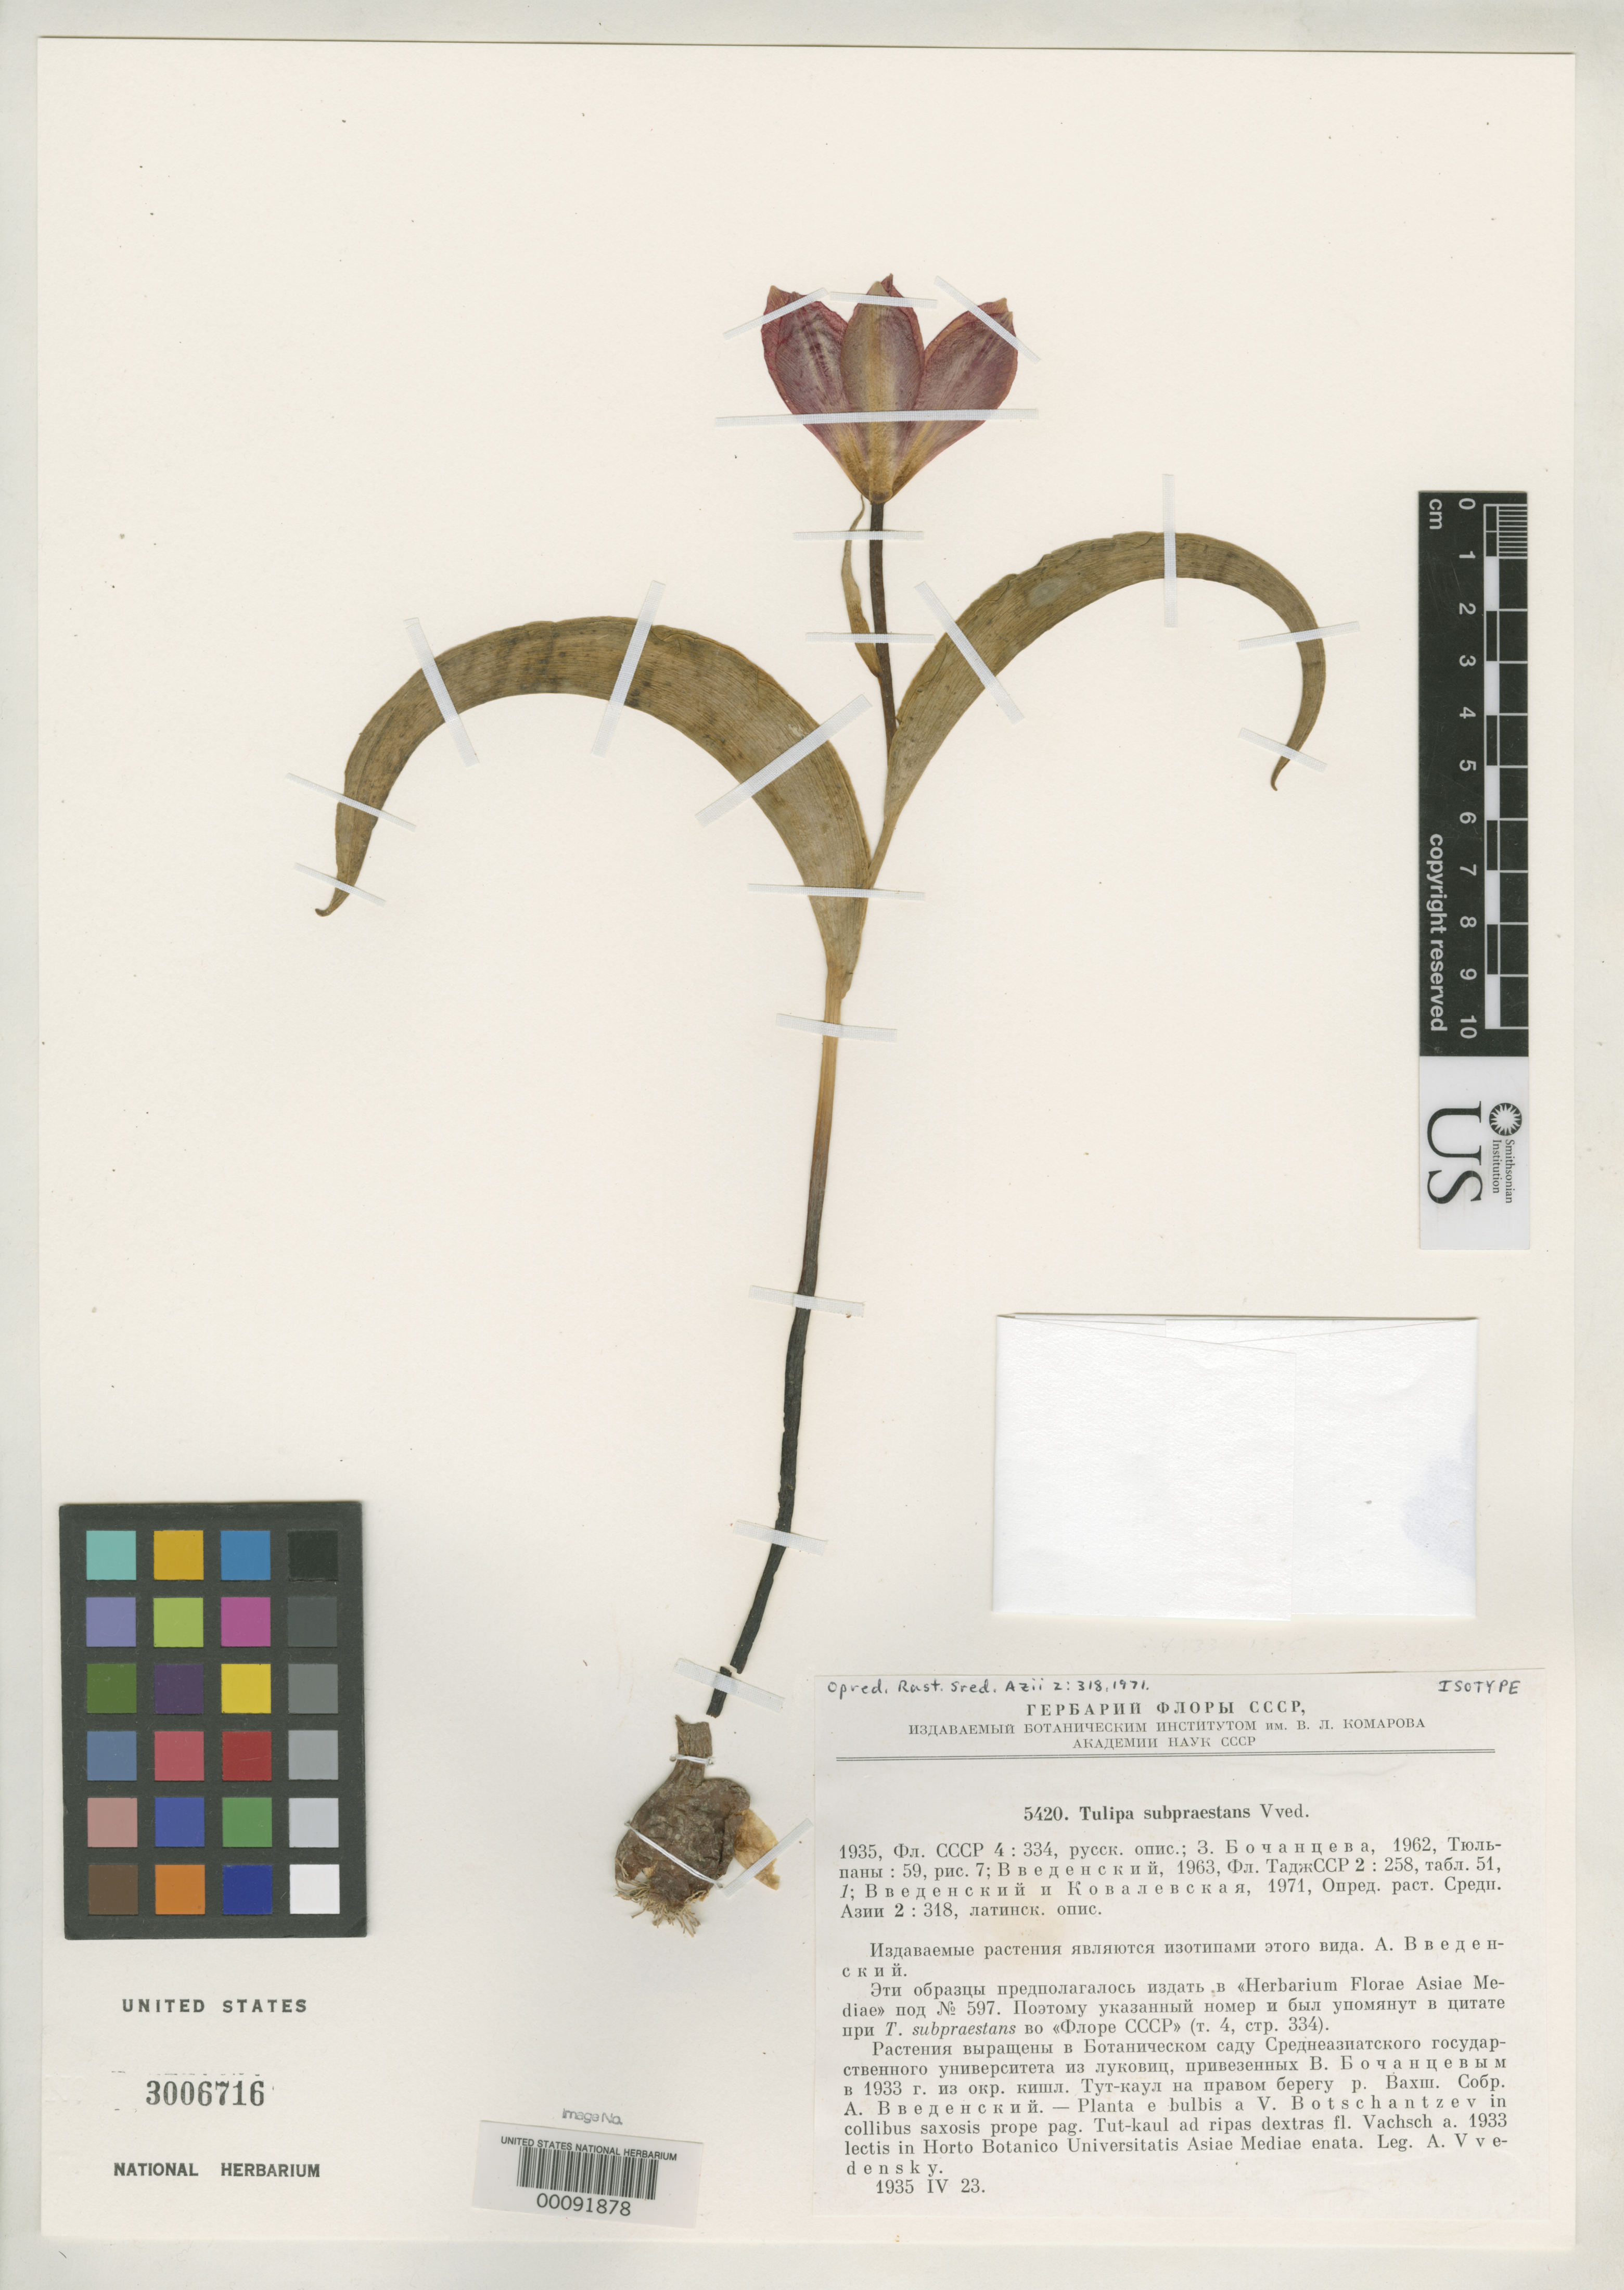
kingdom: Plantae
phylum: Tracheophyta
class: Liliopsida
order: Liliales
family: Liliaceae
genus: Tulipa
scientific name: Tulipa subpraestans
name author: Vved.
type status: Isotype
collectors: A. Vvedensky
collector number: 5420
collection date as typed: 23 Apr 1935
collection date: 1935-04-23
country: Tajikistan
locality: Near Tut-Kaul, along River Vachsch.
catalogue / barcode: US 3006716